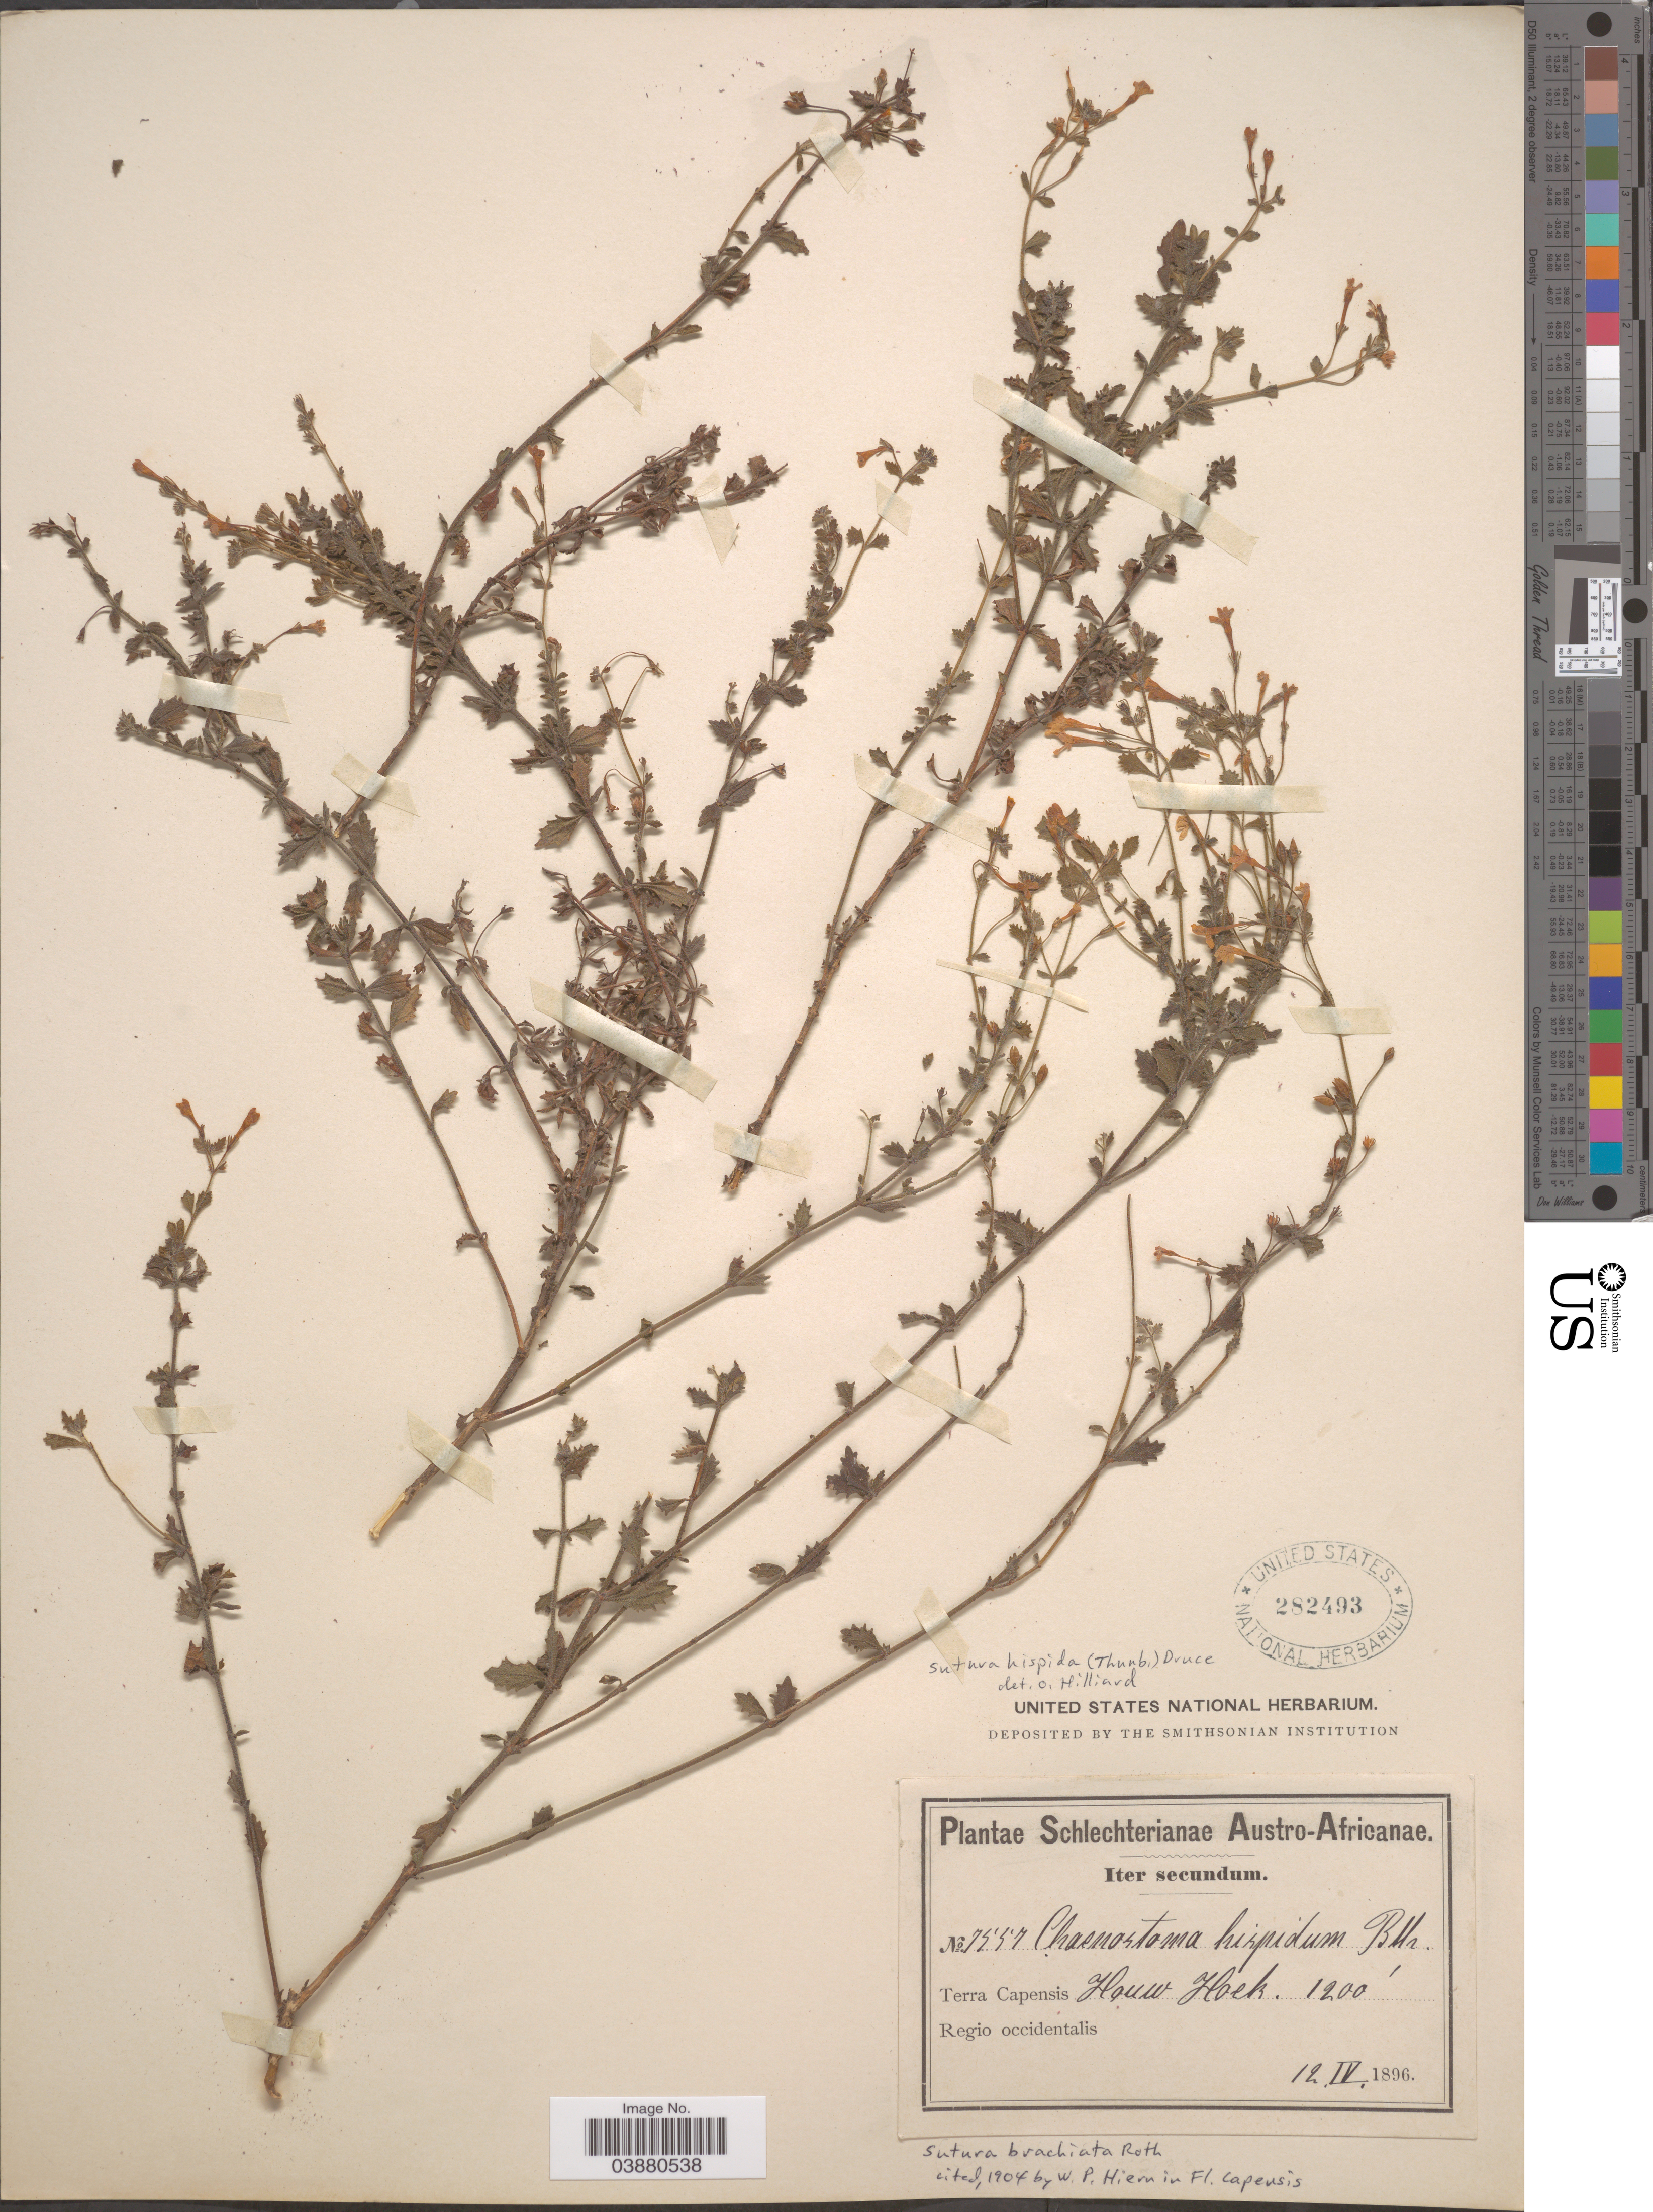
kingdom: Plantae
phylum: Tracheophyta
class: Magnoliopsida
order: Lamiales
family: Scrophulariaceae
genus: Sutera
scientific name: Sutera hispida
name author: (Thunb.) Druce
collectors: Schlechter, --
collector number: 7557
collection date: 1896-04-12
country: South Africa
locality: Austro-Africanae. Terra Capensis Hauw Hoek. Regio occidentalis.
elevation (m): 366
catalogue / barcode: US 282493